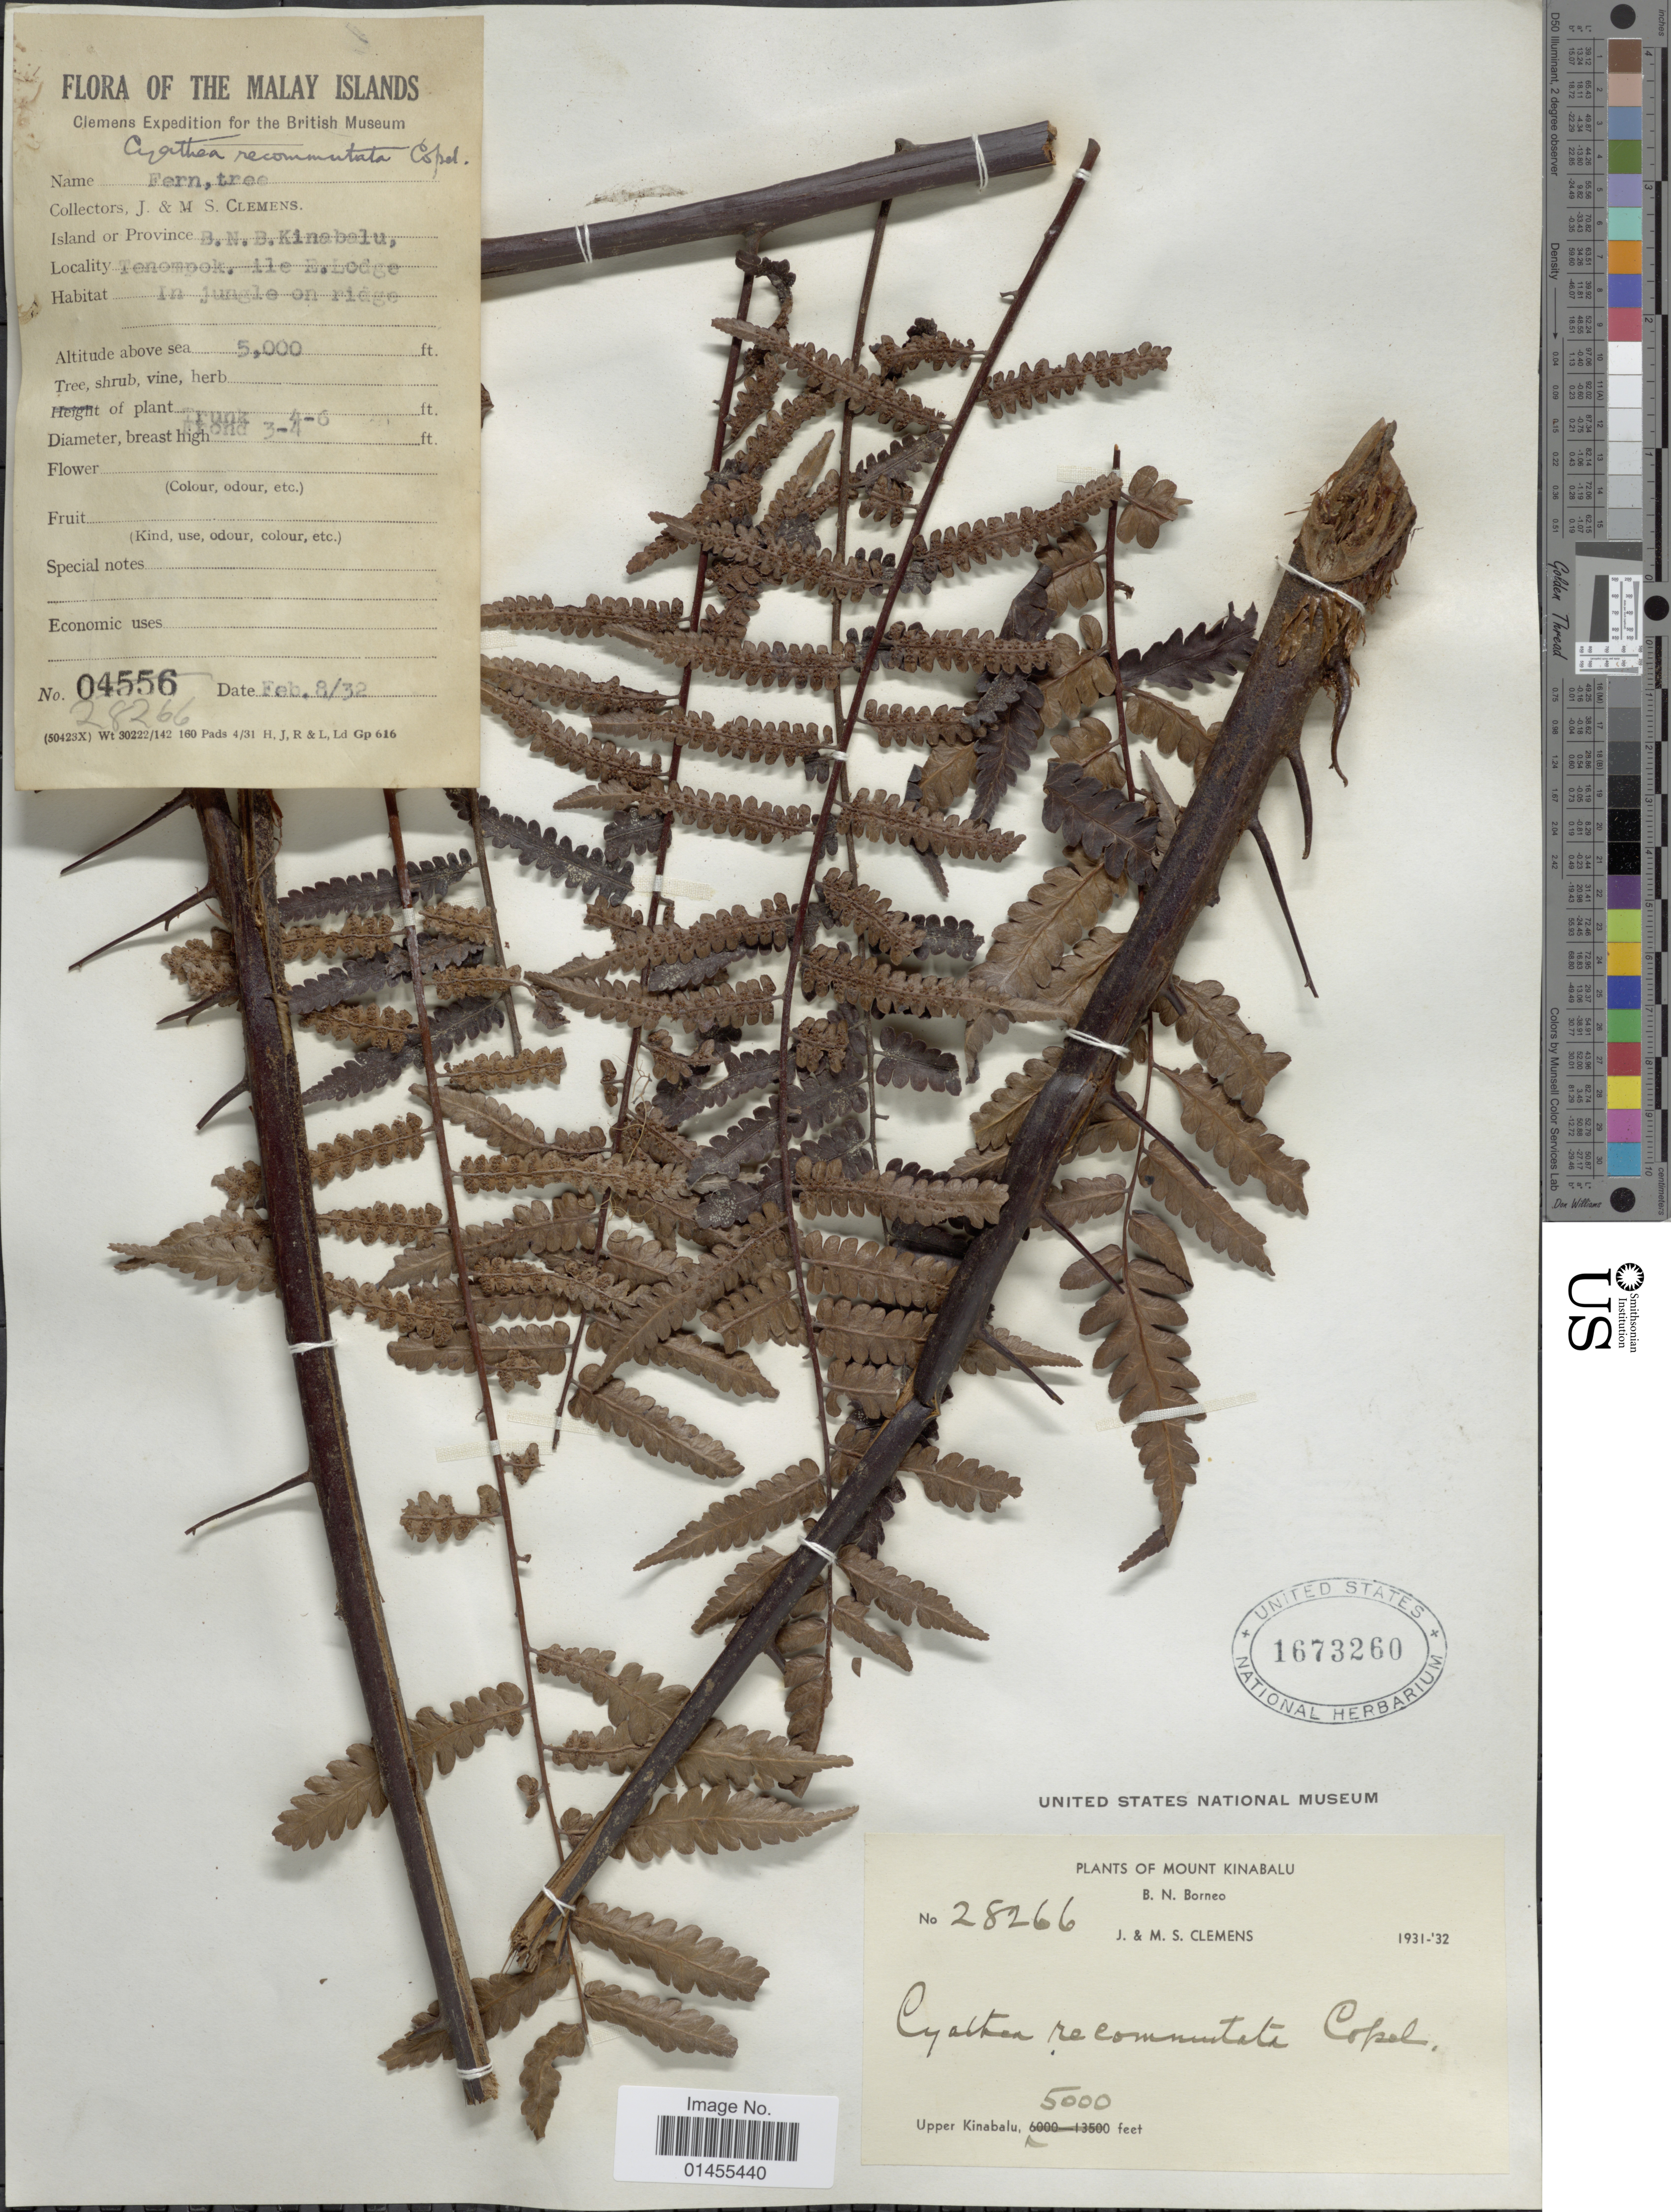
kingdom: Plantae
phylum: Tracheophyta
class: Polypodiopsida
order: Cyatheales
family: Cyatheaceae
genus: Alsophila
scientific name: Alsophila commutata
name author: Mett.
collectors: J. Clemens & M. S. Clemens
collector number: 28266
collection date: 1932-02-08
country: Malaysia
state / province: Sabah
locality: Malay Islands, Mount Kinabalu, B.N. Borneo, Tenompok, Upper Kinabalu.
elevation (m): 1524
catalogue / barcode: US 1673260